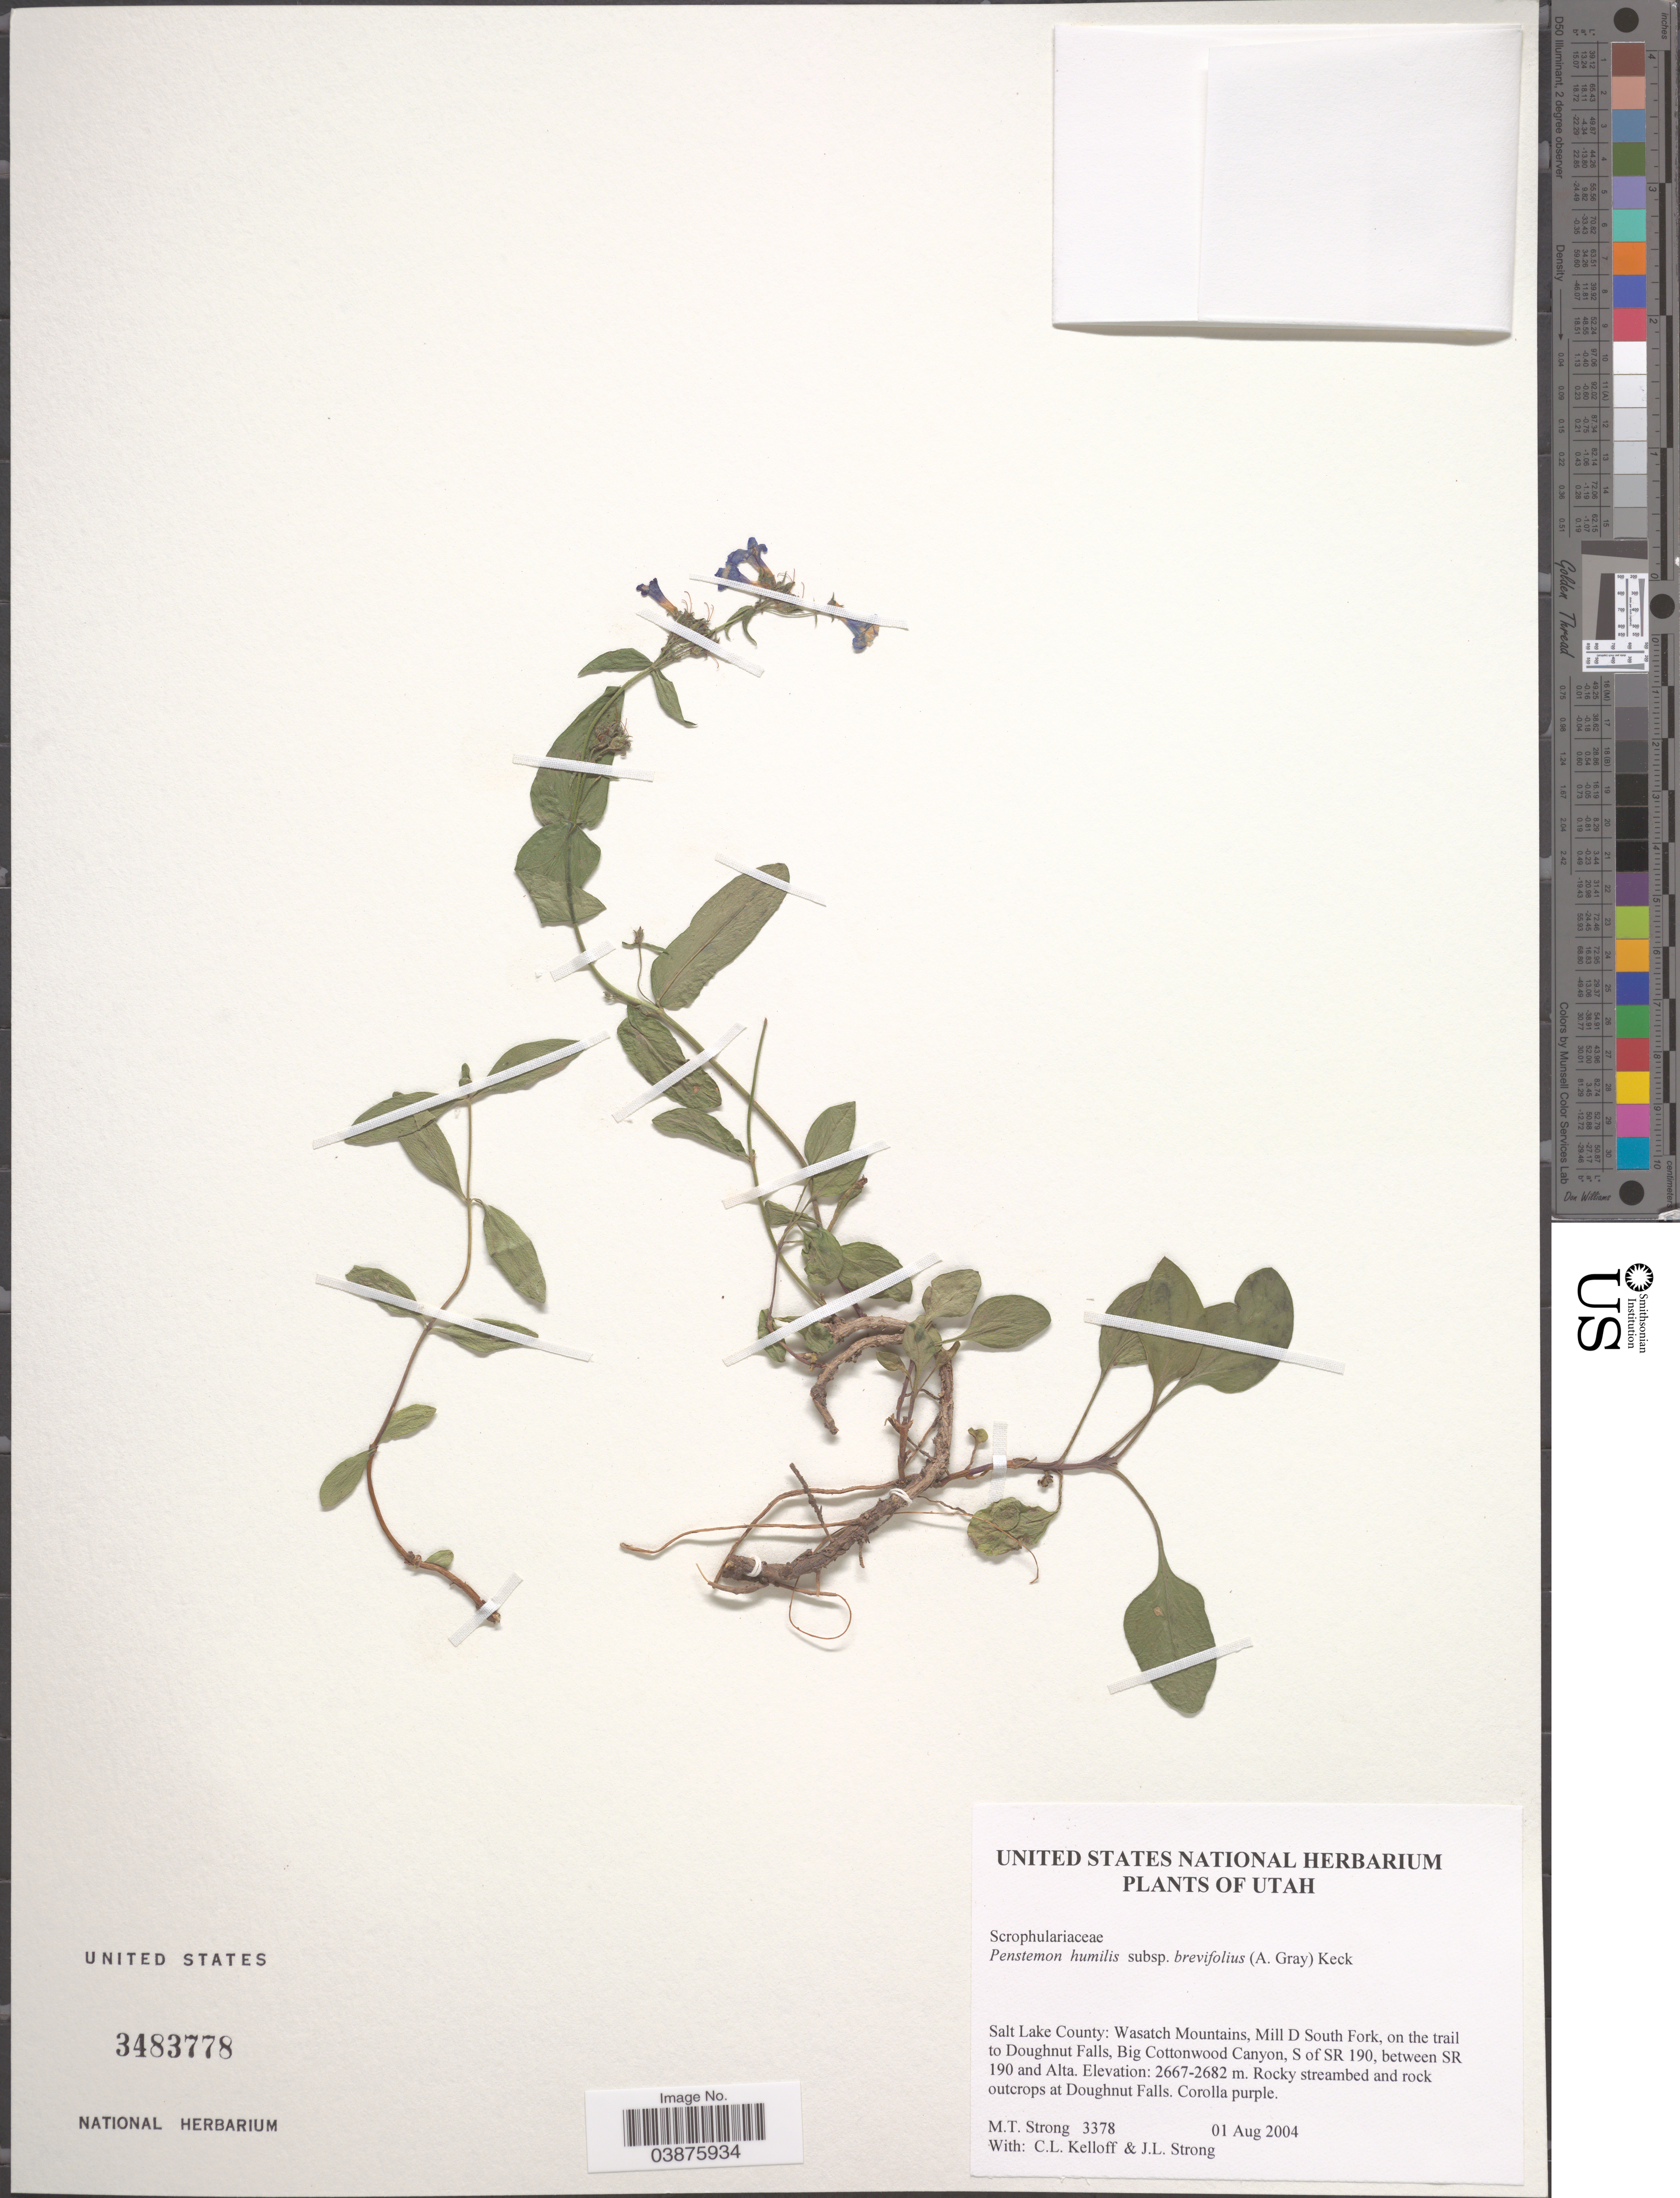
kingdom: Plantae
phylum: Tracheophyta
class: Magnoliopsida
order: Lamiales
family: Plantaginaceae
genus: Penstemon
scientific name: Penstemon humilis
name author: Nutt. ex A. Gray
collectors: M. T. Strong, C. L. Kelloff & J. L. Strong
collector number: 3378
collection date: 2004-08-01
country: United States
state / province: Utah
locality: Salt Lake County: Wasatch Mountains, Mill D South Fork, on the trail to Doughnut Falls, Big Cottonwood Canyon, S of SR 190, between SR 190 and Alta. Doughnut Falls.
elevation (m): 2667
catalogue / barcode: US 3483778